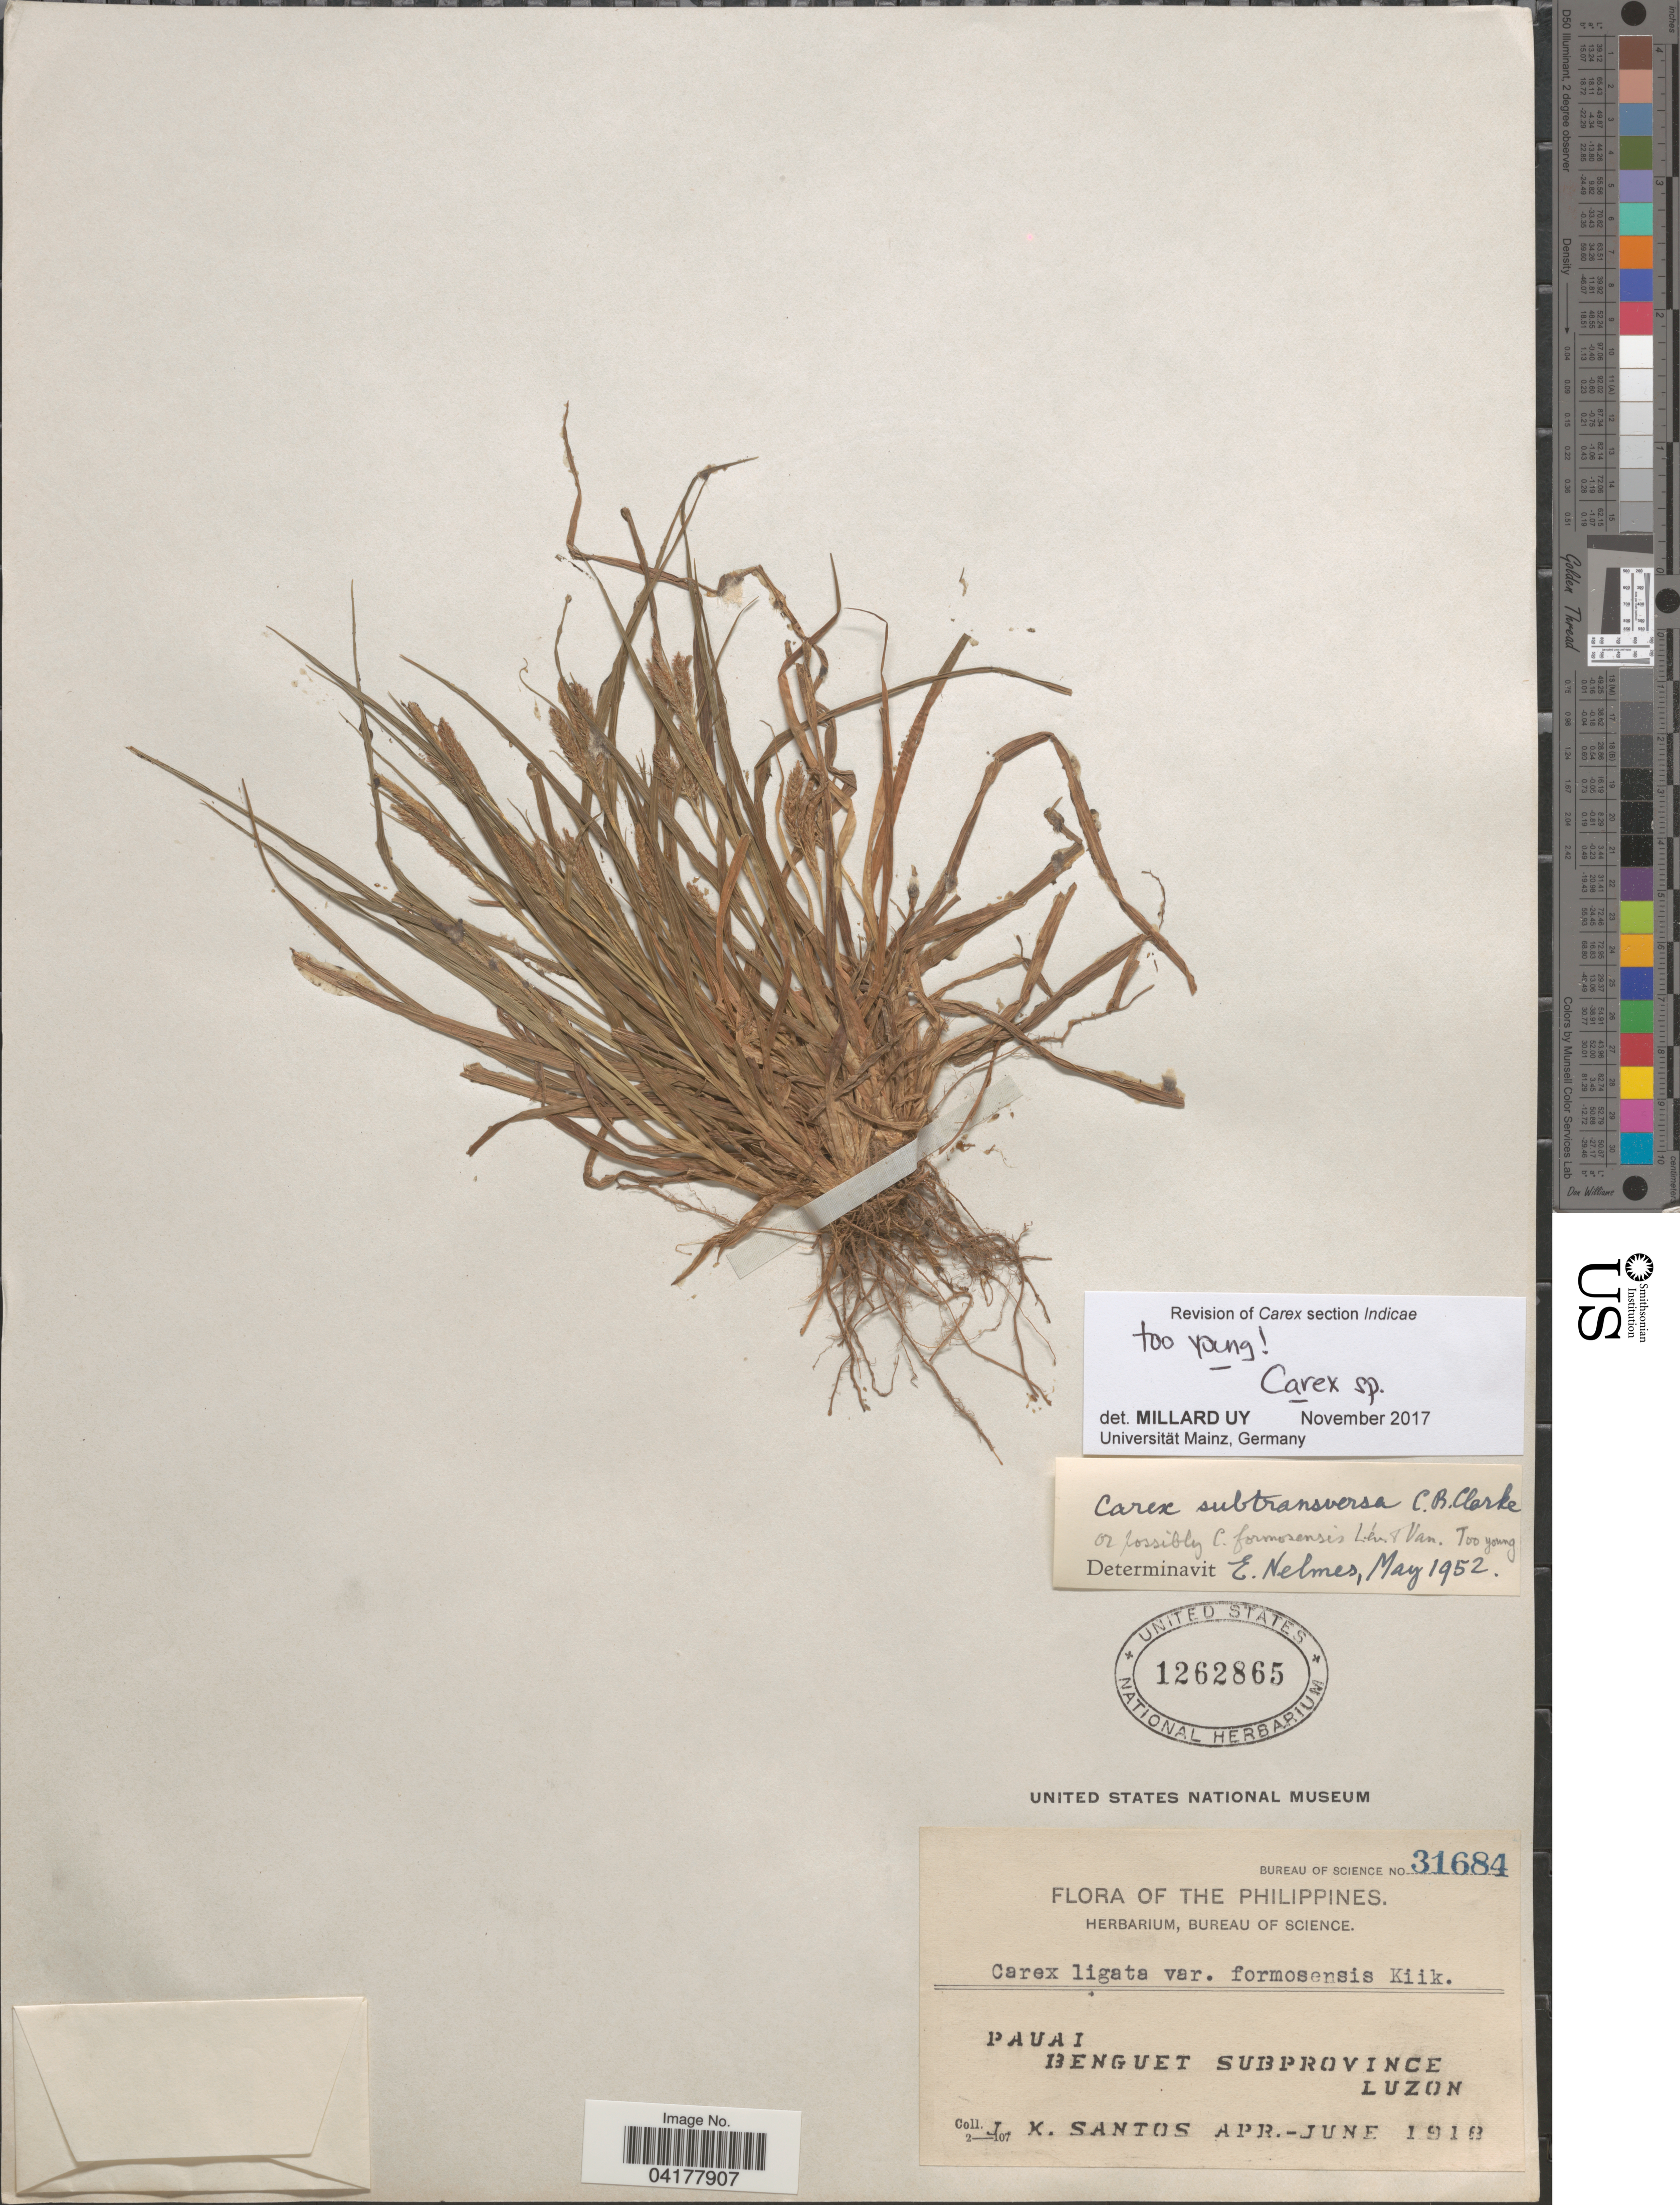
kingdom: Plantae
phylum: Tracheophyta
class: Liliopsida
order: Poales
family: Cyperaceae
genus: Carex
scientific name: Carex sp.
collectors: J. K. Santos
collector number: Bureau of Science 31684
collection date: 1918-04/1918-06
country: Philippines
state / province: Cordillera (Administrative Region)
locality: Pauai. Benguet Subprovince. Luzon.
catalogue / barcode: US 1262865